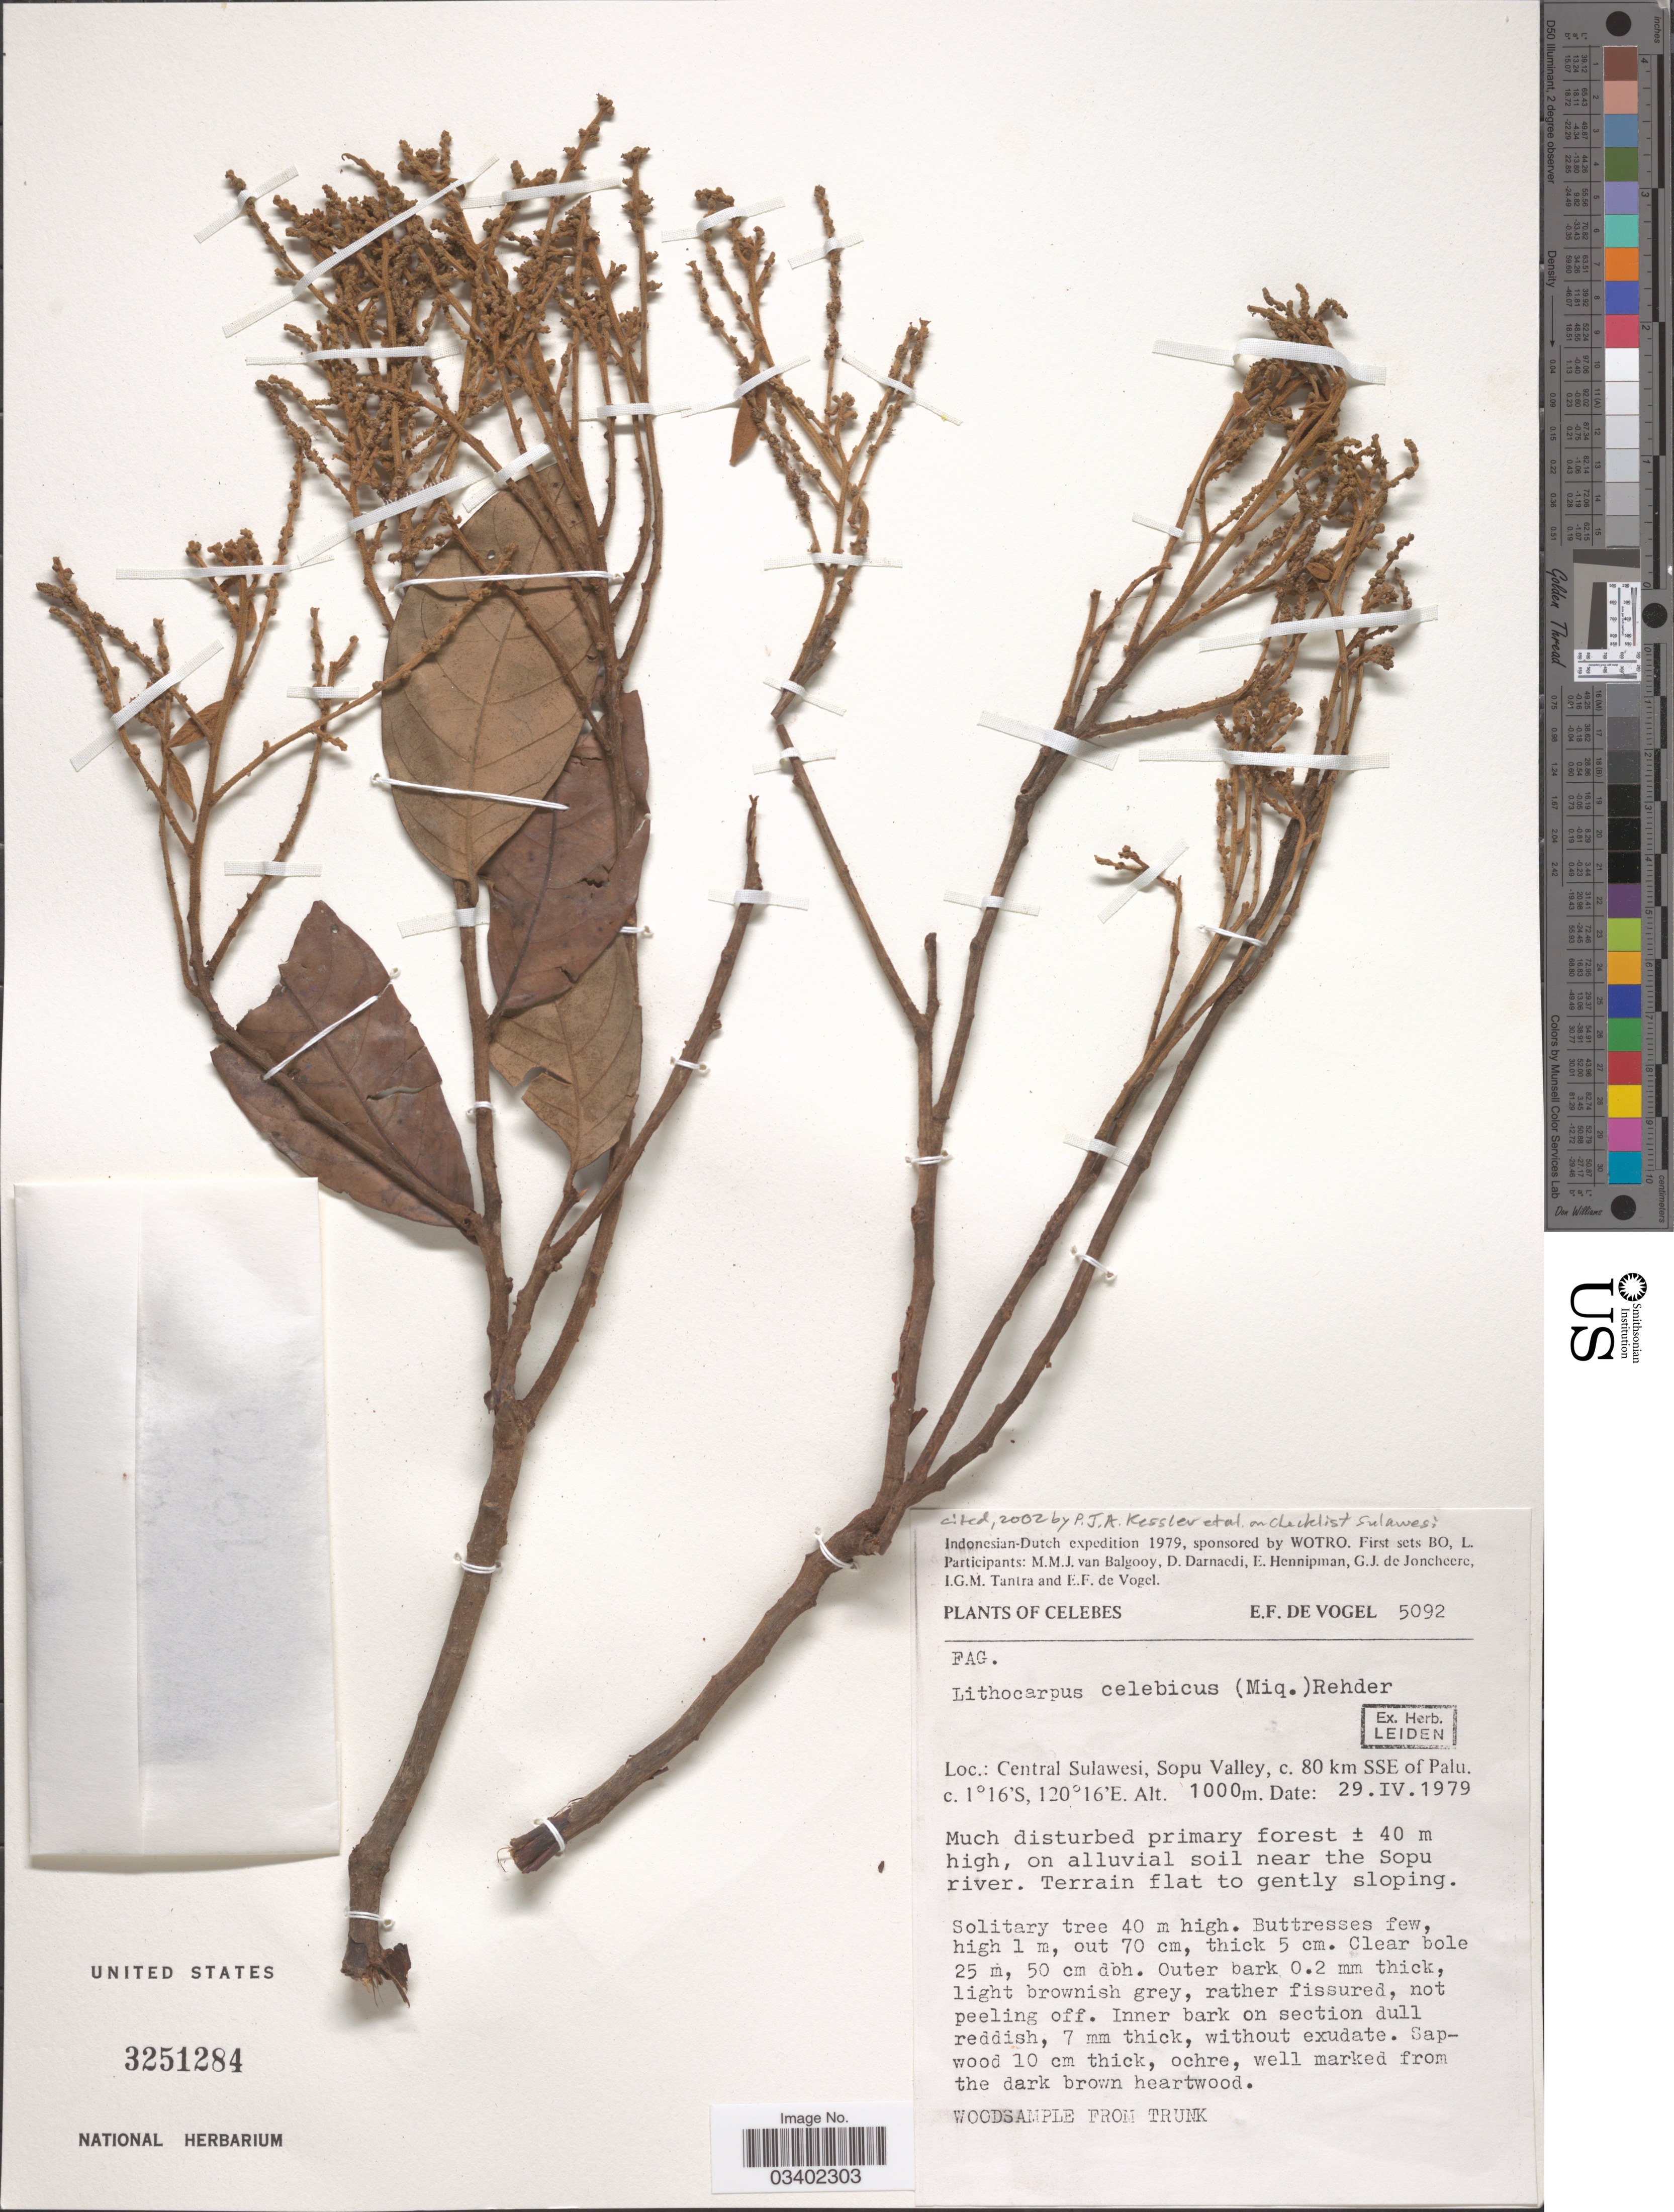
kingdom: Plantae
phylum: Tracheophyta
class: Magnoliopsida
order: Fagales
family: Fagaceae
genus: Lithocarpus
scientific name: Lithocarpus celebicus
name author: (Miq.) Rehder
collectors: E. F. de Vogel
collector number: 5092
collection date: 1979-04-29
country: Indonesia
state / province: Sulawesi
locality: Celebes. Central Sulawesi, Sopu Valley, c. 80 km SSE of Palu.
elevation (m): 1000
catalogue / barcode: US 3251284